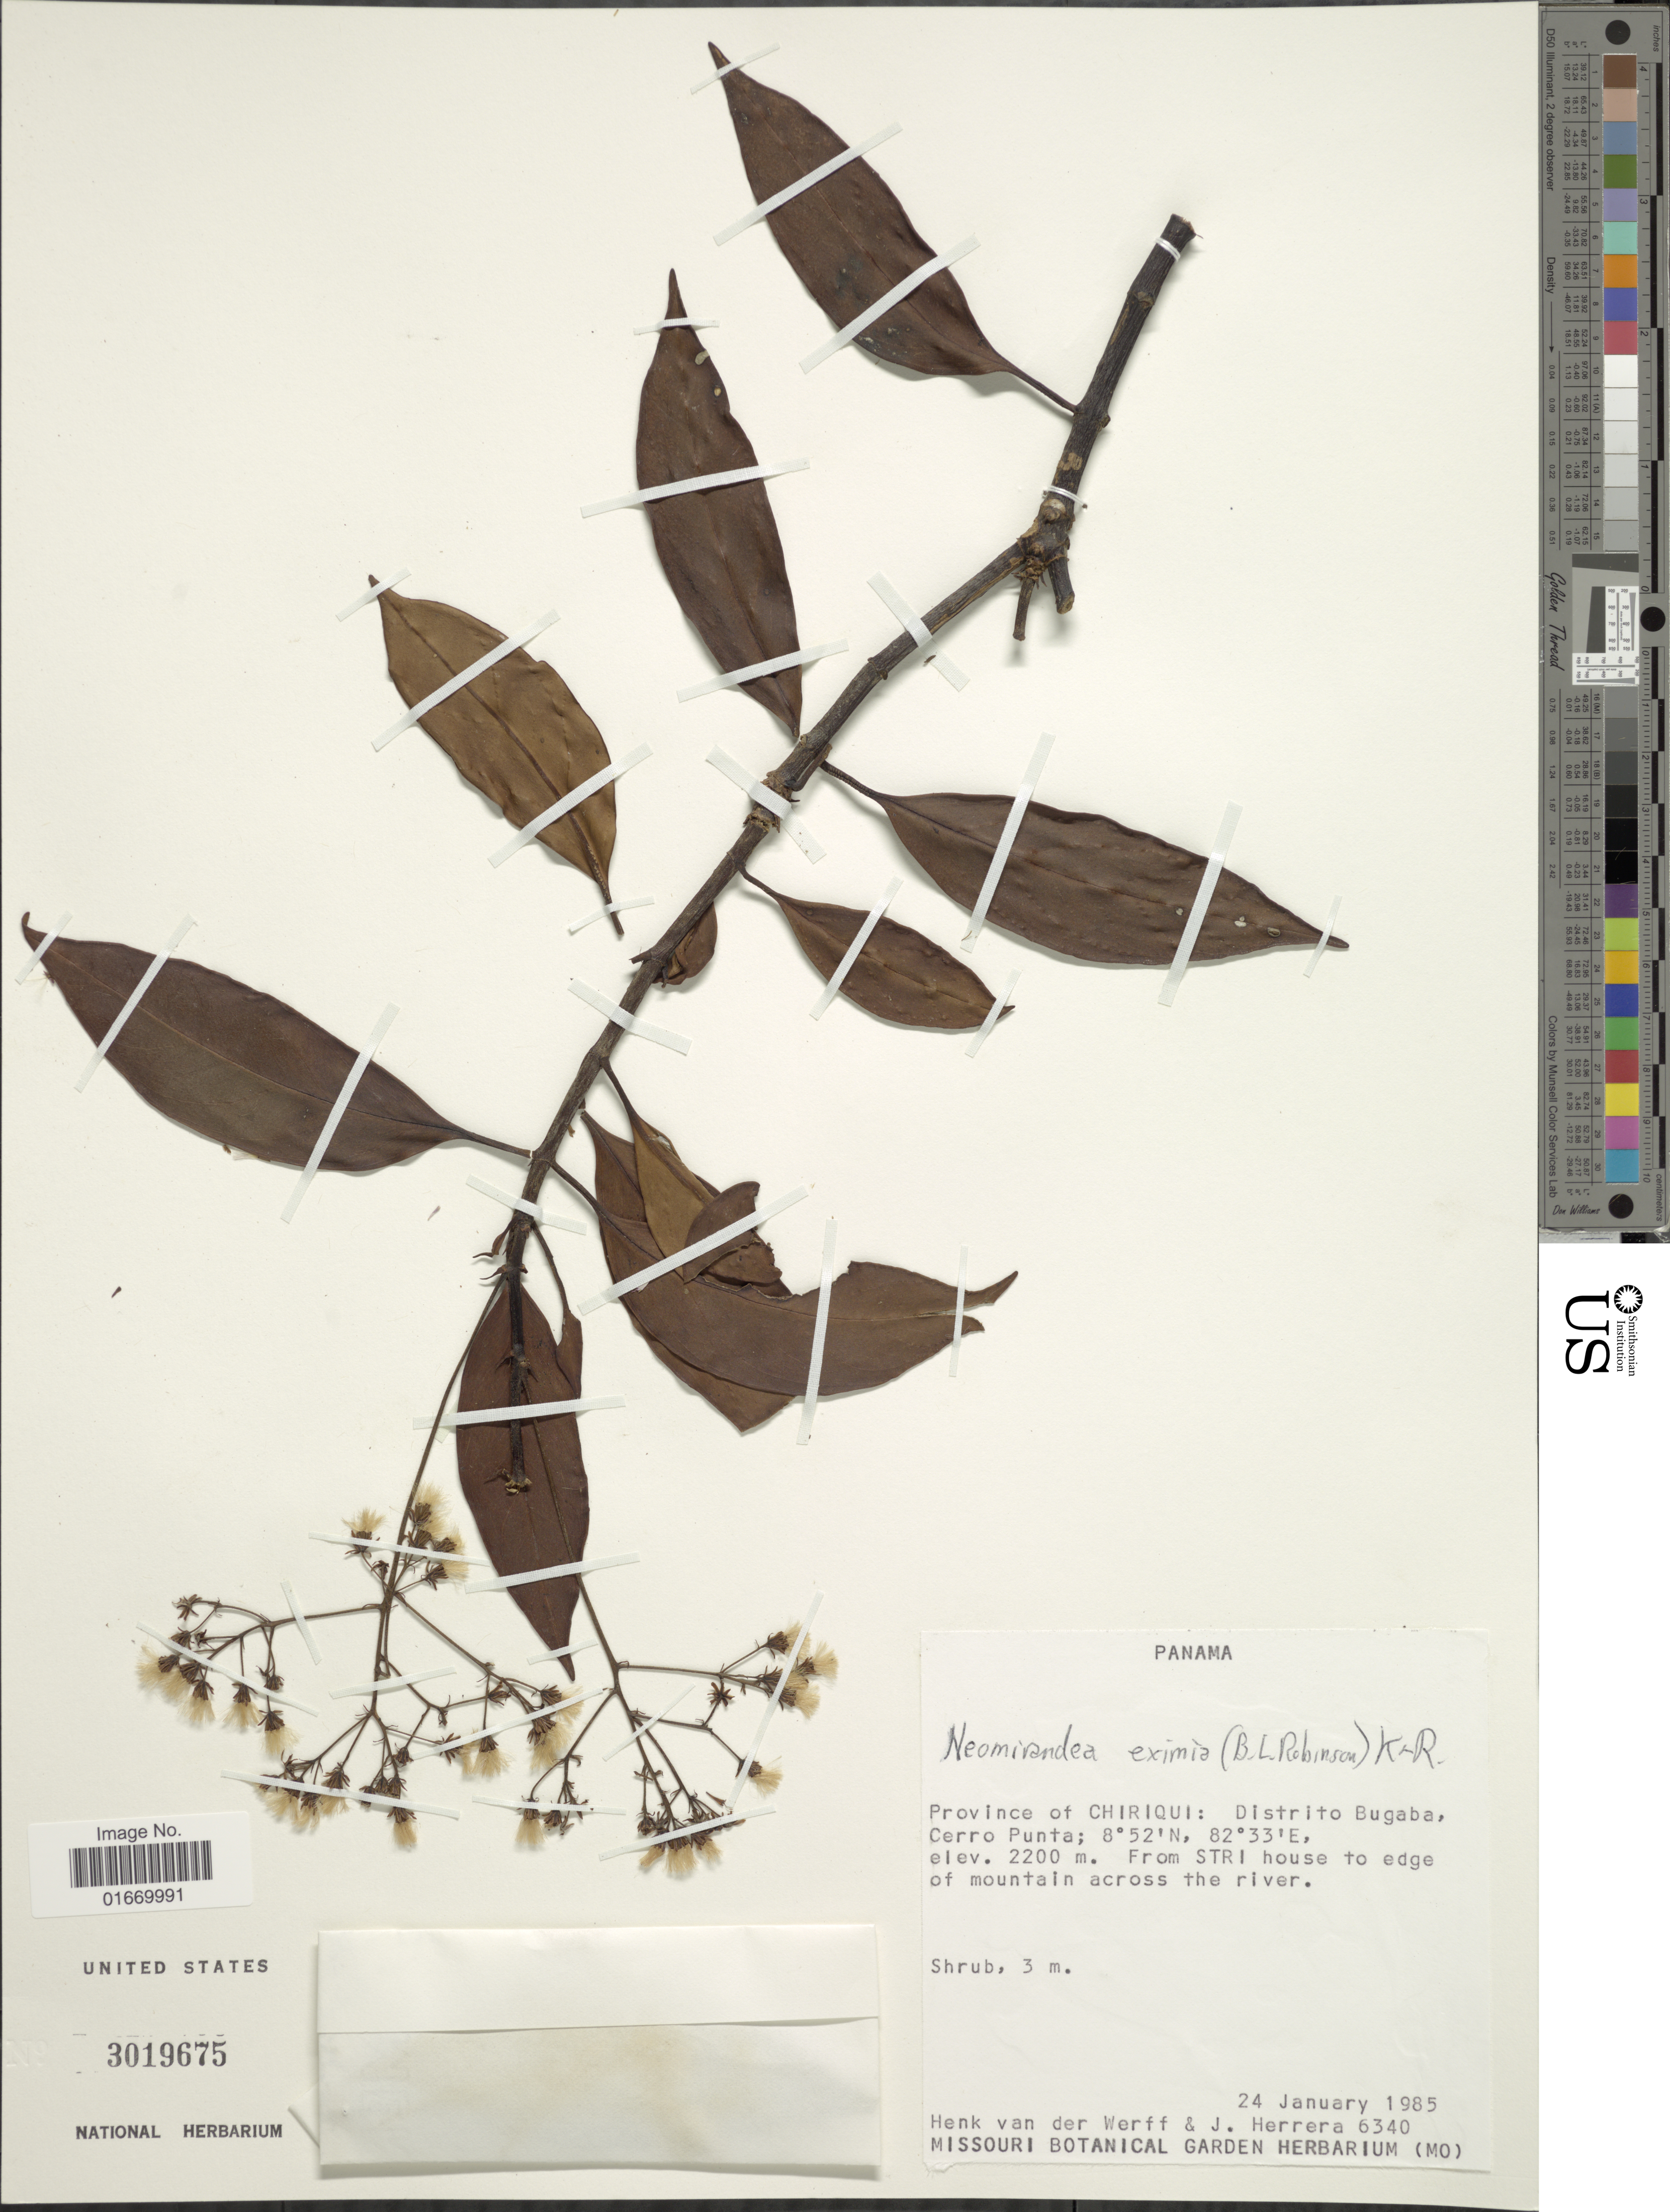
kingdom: Plantae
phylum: Tracheophyta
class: Magnoliopsida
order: Asterales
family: Asteraceae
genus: Neomirandea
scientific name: Neomirandea eximia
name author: (B.L. Rob.) R.M. King & H. Rob.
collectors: H. van der Werff & J. Herrera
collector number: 6340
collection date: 1985-01-24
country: Panama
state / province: Chiriqui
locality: Distrito Bugaba, Cerro Punta, from STRI house to edge of mountain across the river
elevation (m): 2200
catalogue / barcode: US 3019675